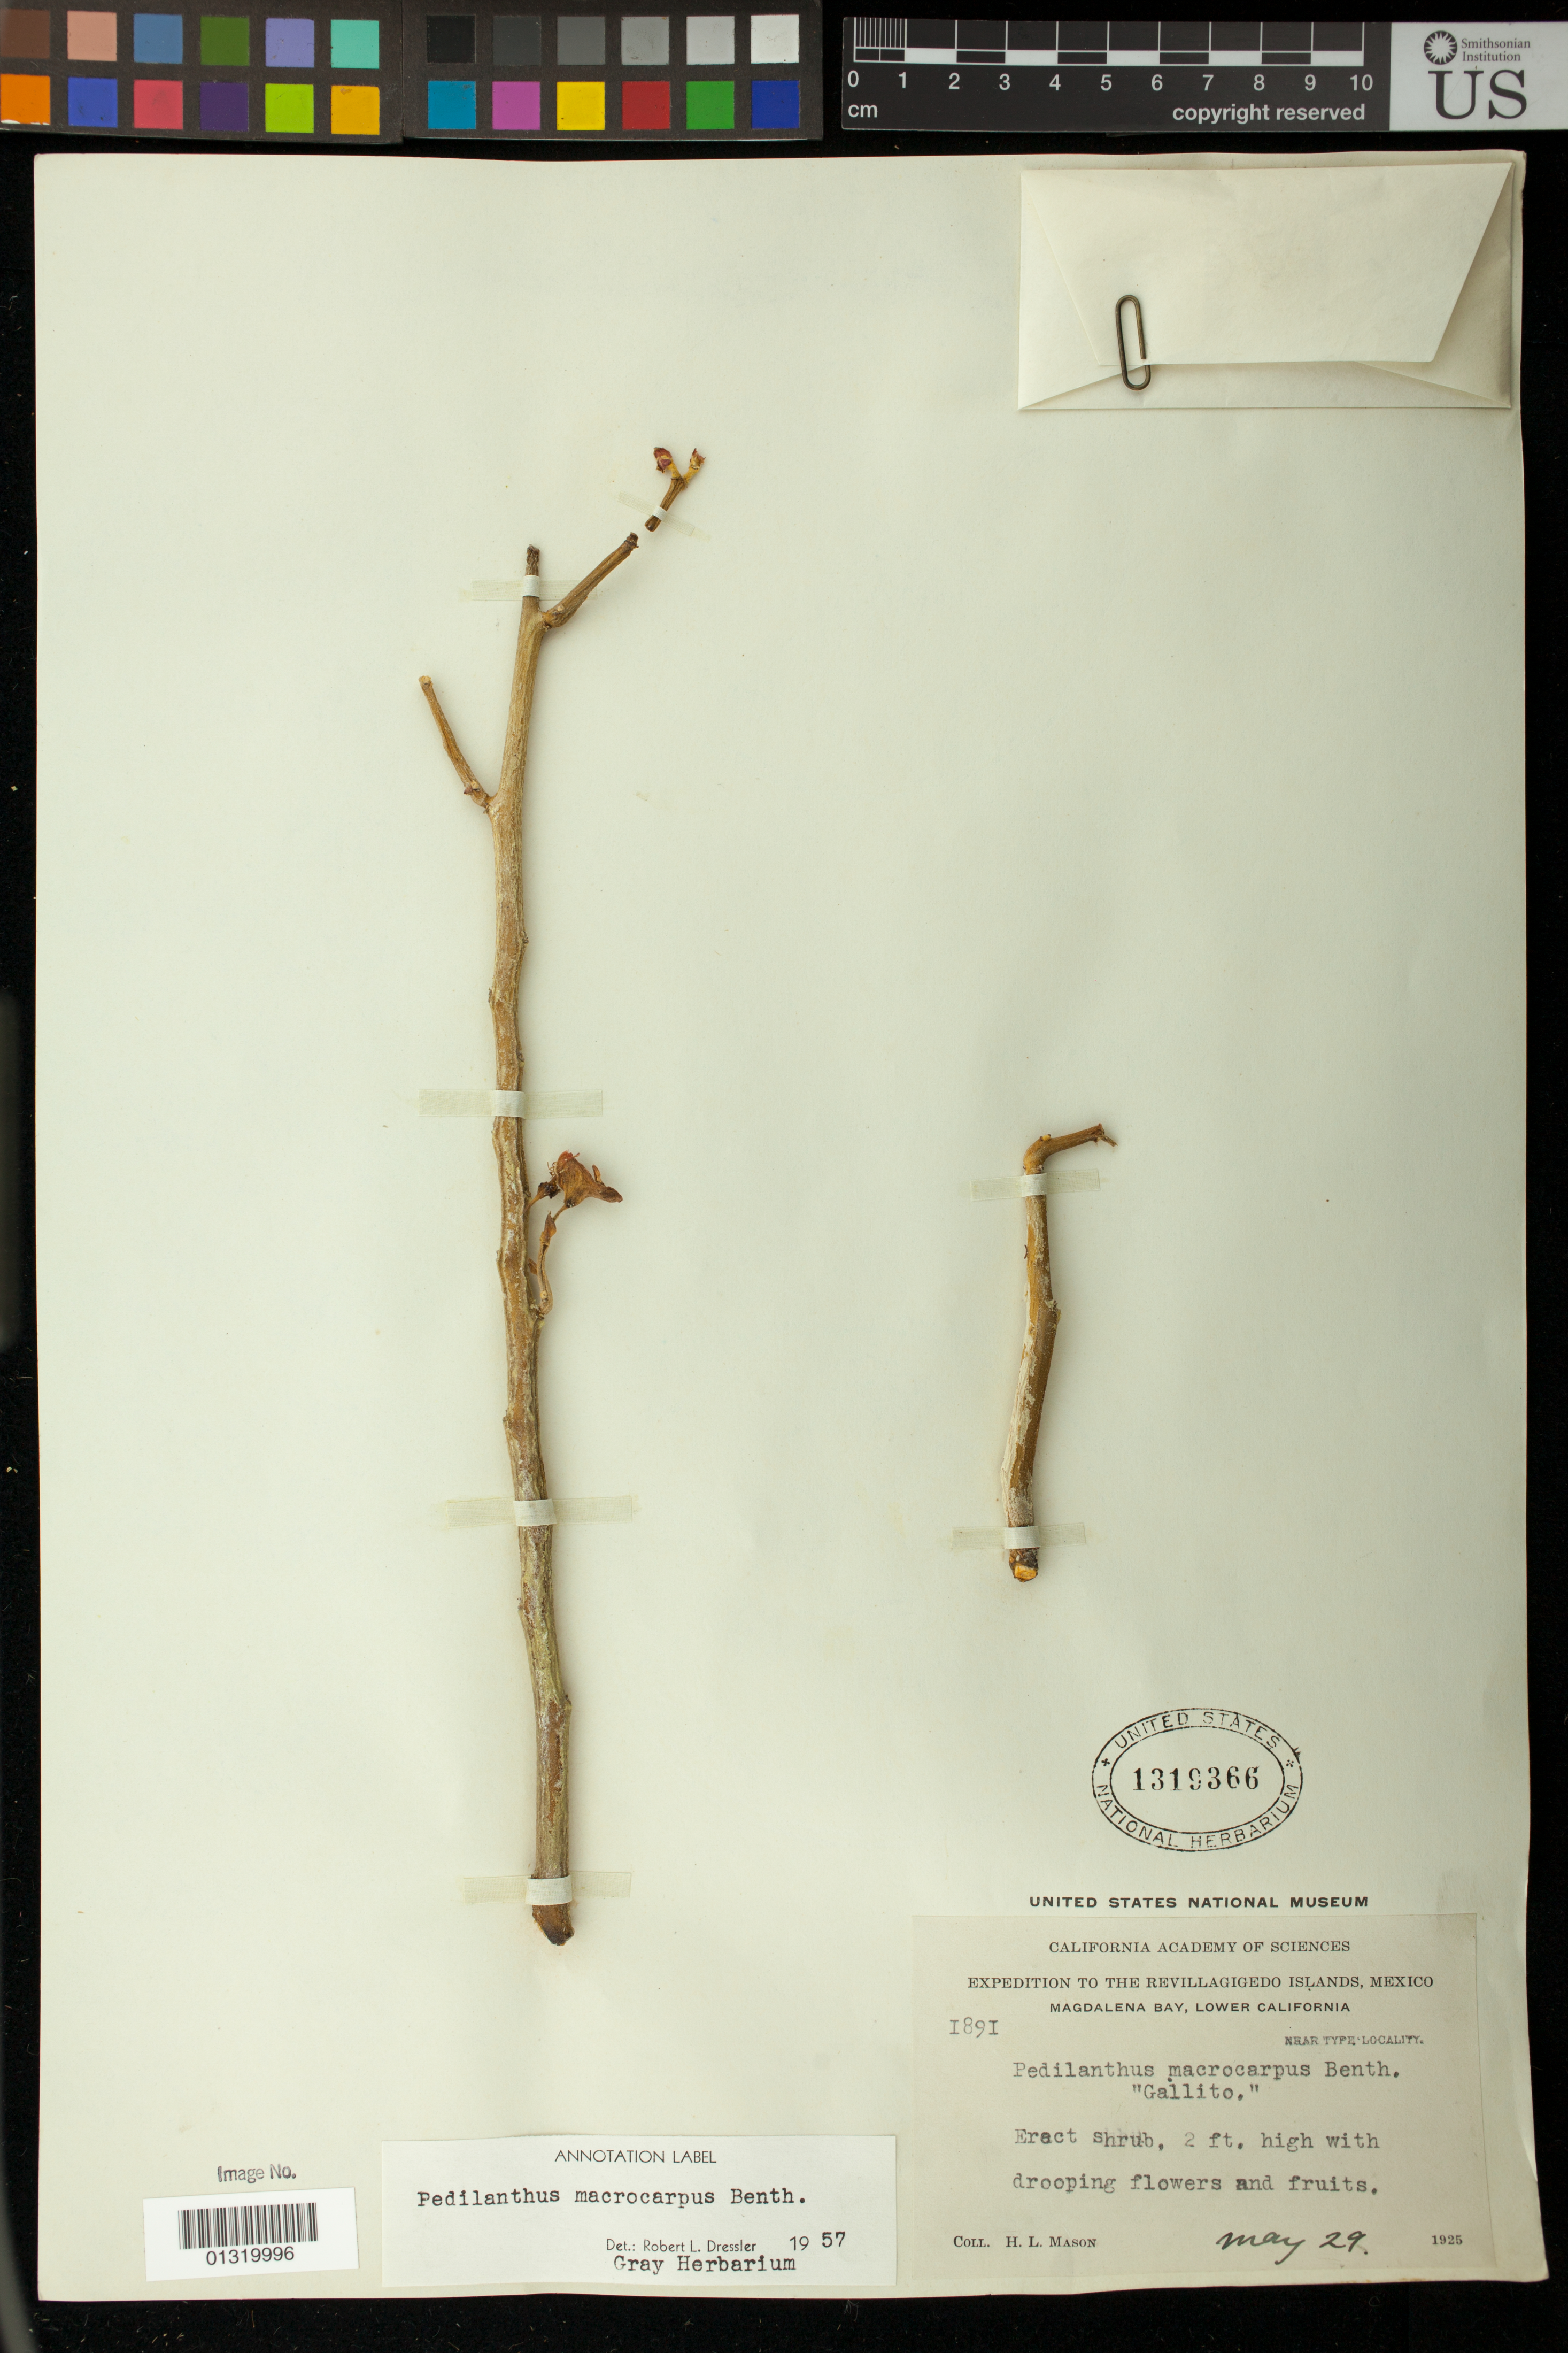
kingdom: Plantae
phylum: Tracheophyta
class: Magnoliopsida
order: Malpighiales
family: Euphorbiaceae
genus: Pedilanthus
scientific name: Pedilanthus macrocarpus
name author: Benth.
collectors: H. L. Mason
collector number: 1891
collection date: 1925-05-29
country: Mexico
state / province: Baja California Sur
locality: Revillagigedo Islands; Magdalena Bay, Lower California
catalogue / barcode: US 1319366